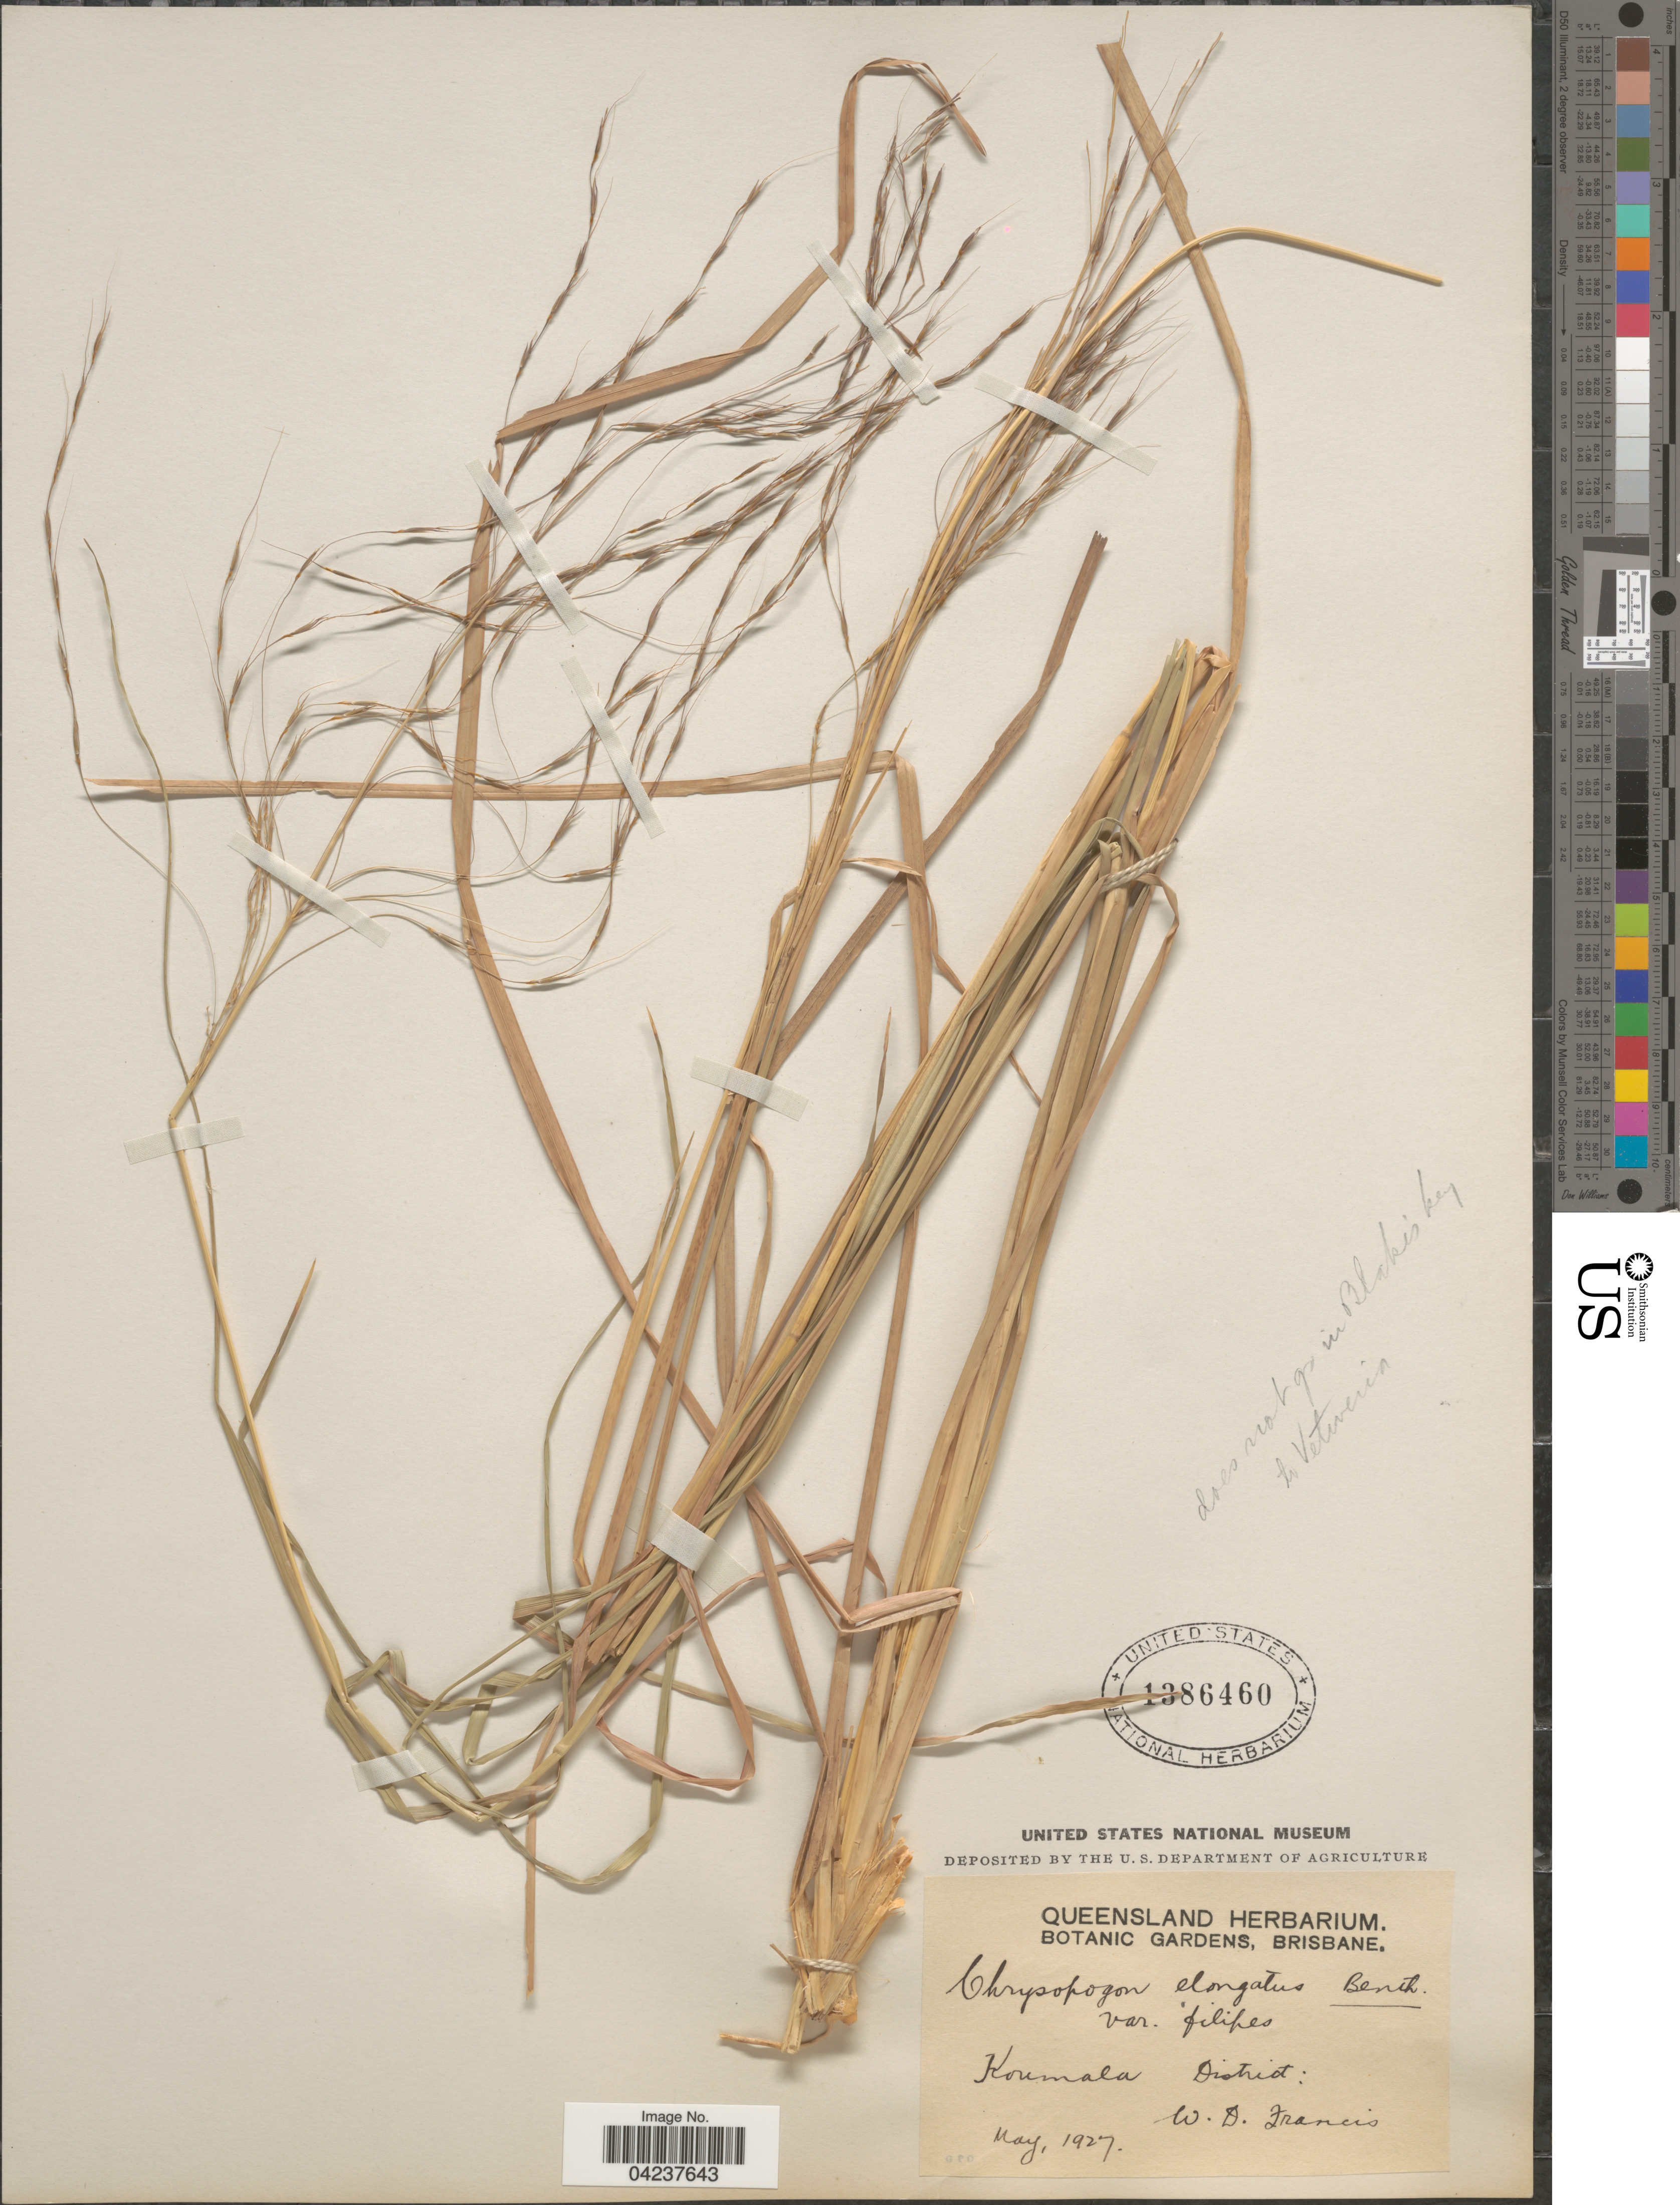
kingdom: Plantae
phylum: Tracheophyta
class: Liliopsida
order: Poales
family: Poaceae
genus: Chrysopogon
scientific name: Chrysopogon sp.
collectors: W. Francis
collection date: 1927-05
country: Australia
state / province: Queensland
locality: Koumala District.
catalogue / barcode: US 1386460